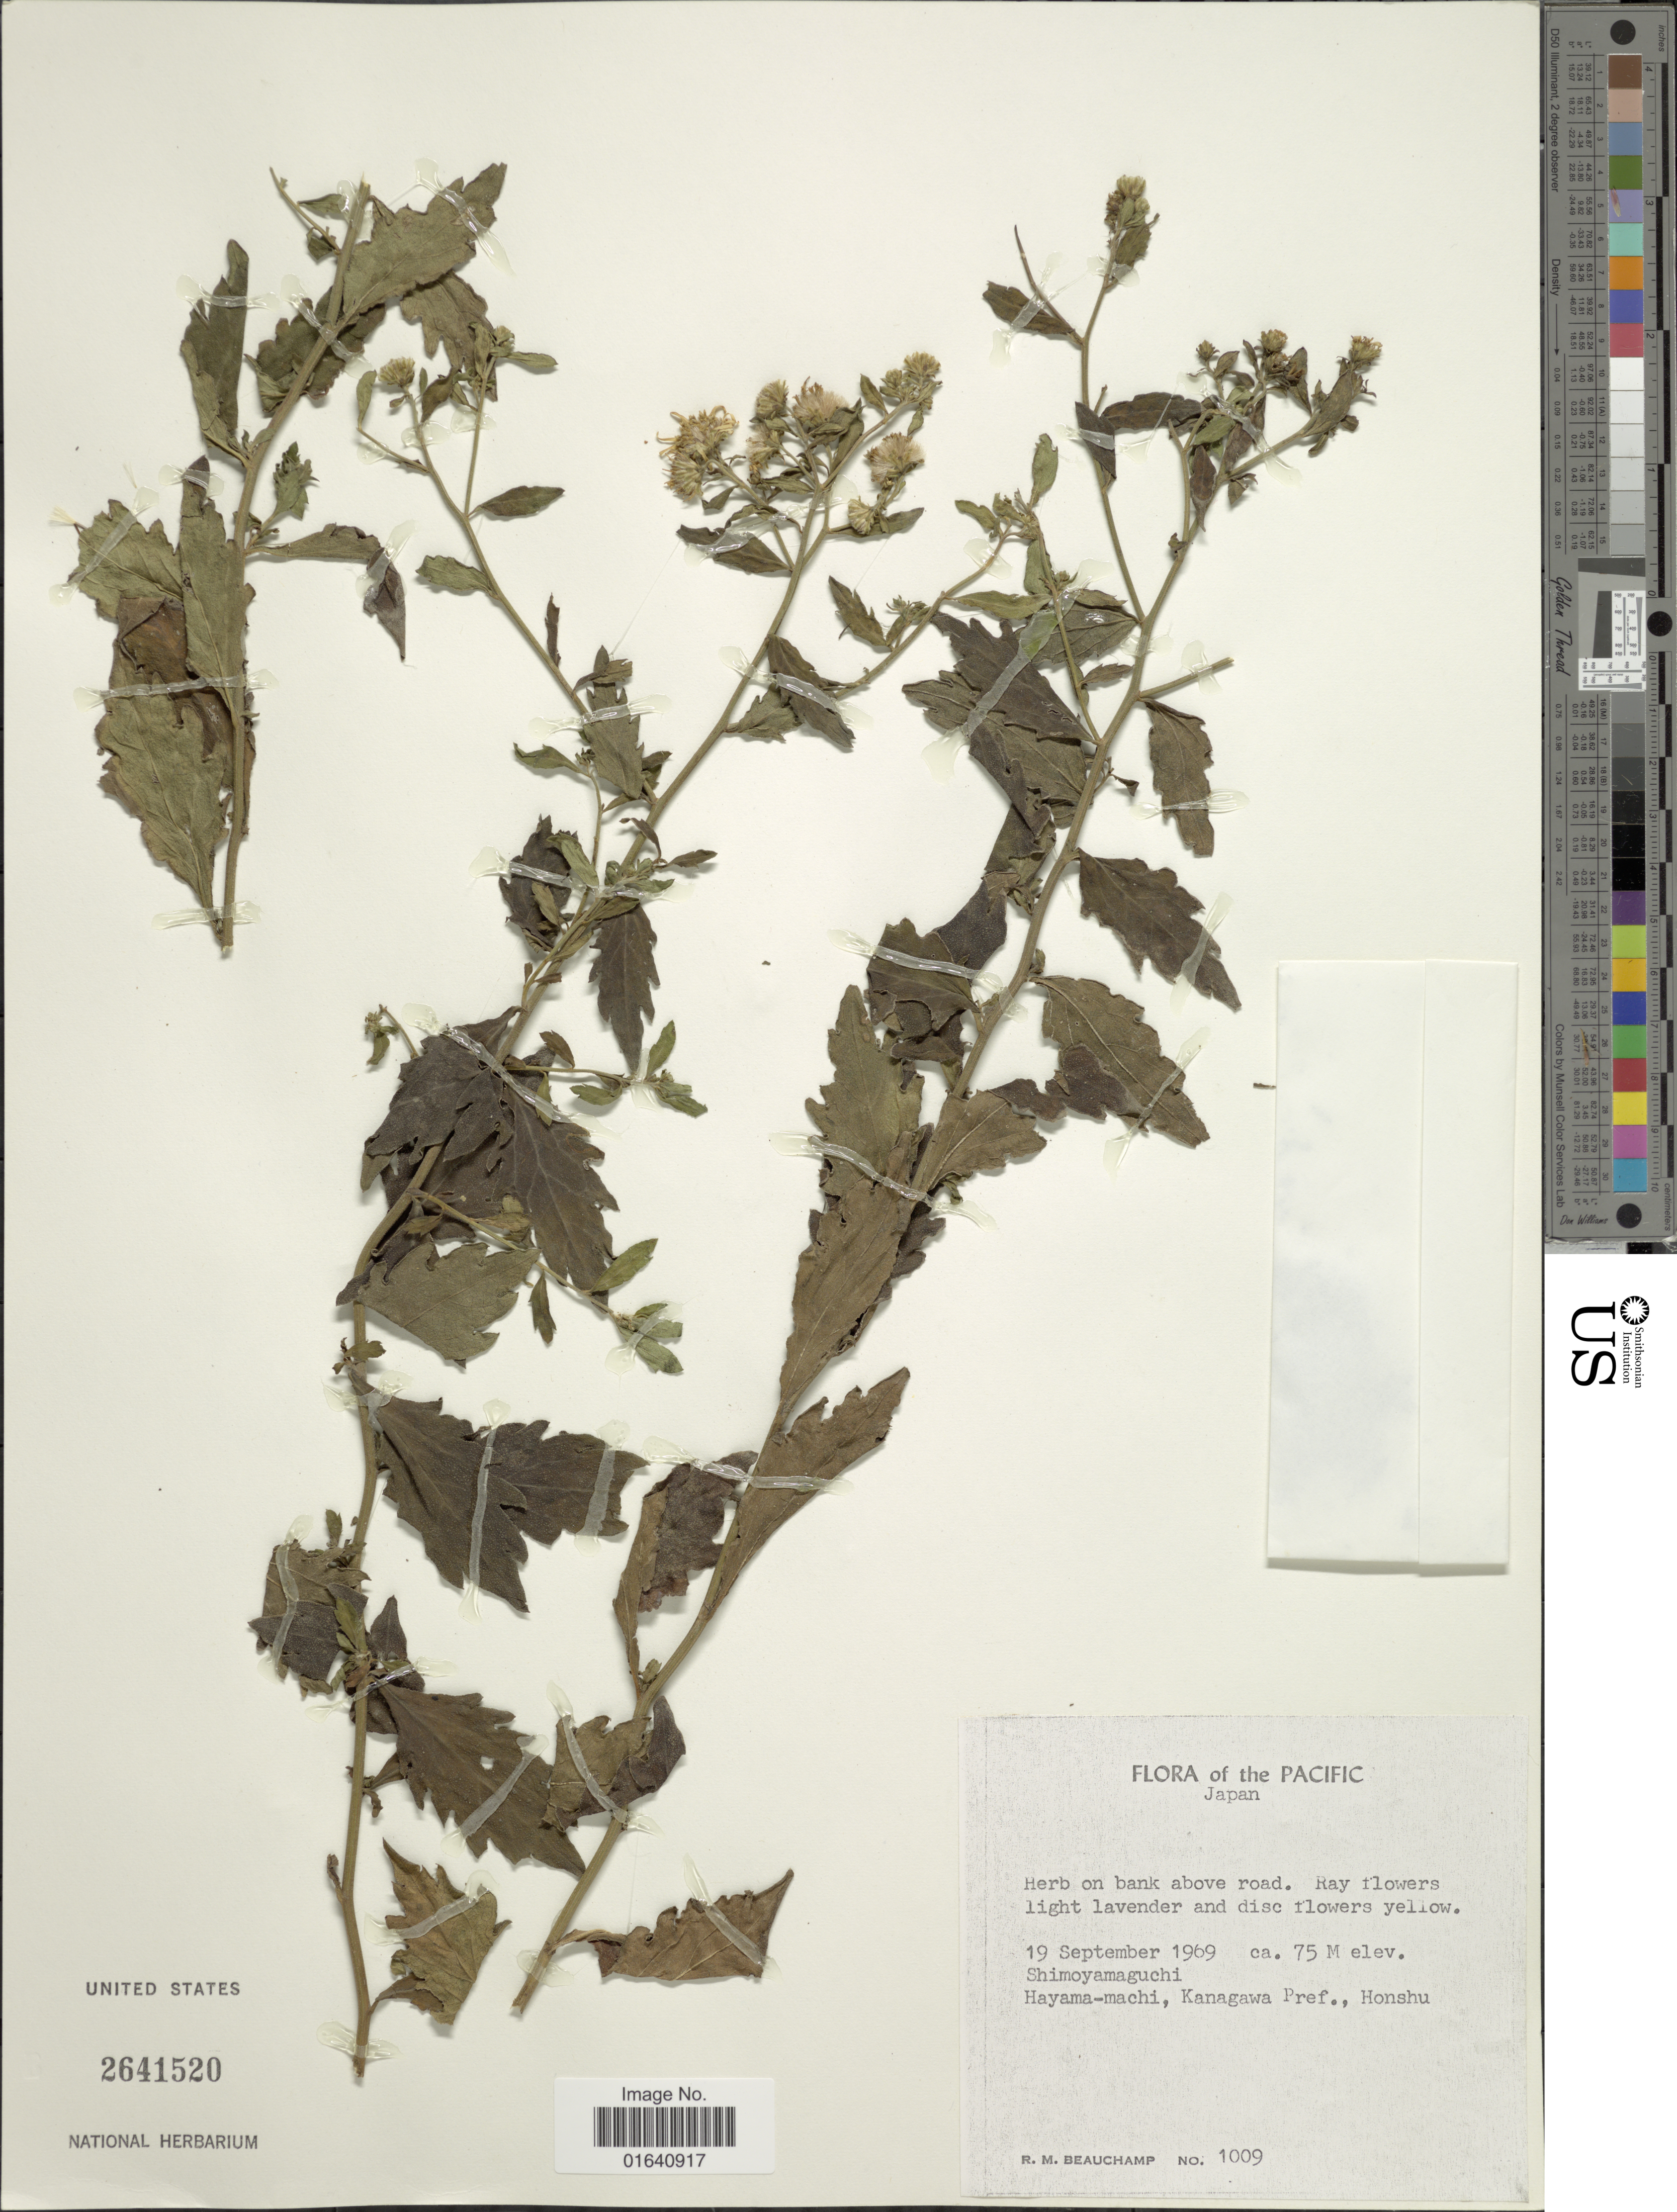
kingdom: Plantae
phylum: Tracheophyta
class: Magnoliopsida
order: Asterales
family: Asteraceae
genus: Eupatorium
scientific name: Eupatorium sp.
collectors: R. Beauchamp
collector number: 1009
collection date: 1969-09-19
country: Japan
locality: The Pacific, Shimoyamaguchi, Haya-machi, Kanagawa Pref., Honshu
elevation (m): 75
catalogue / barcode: US 2641520